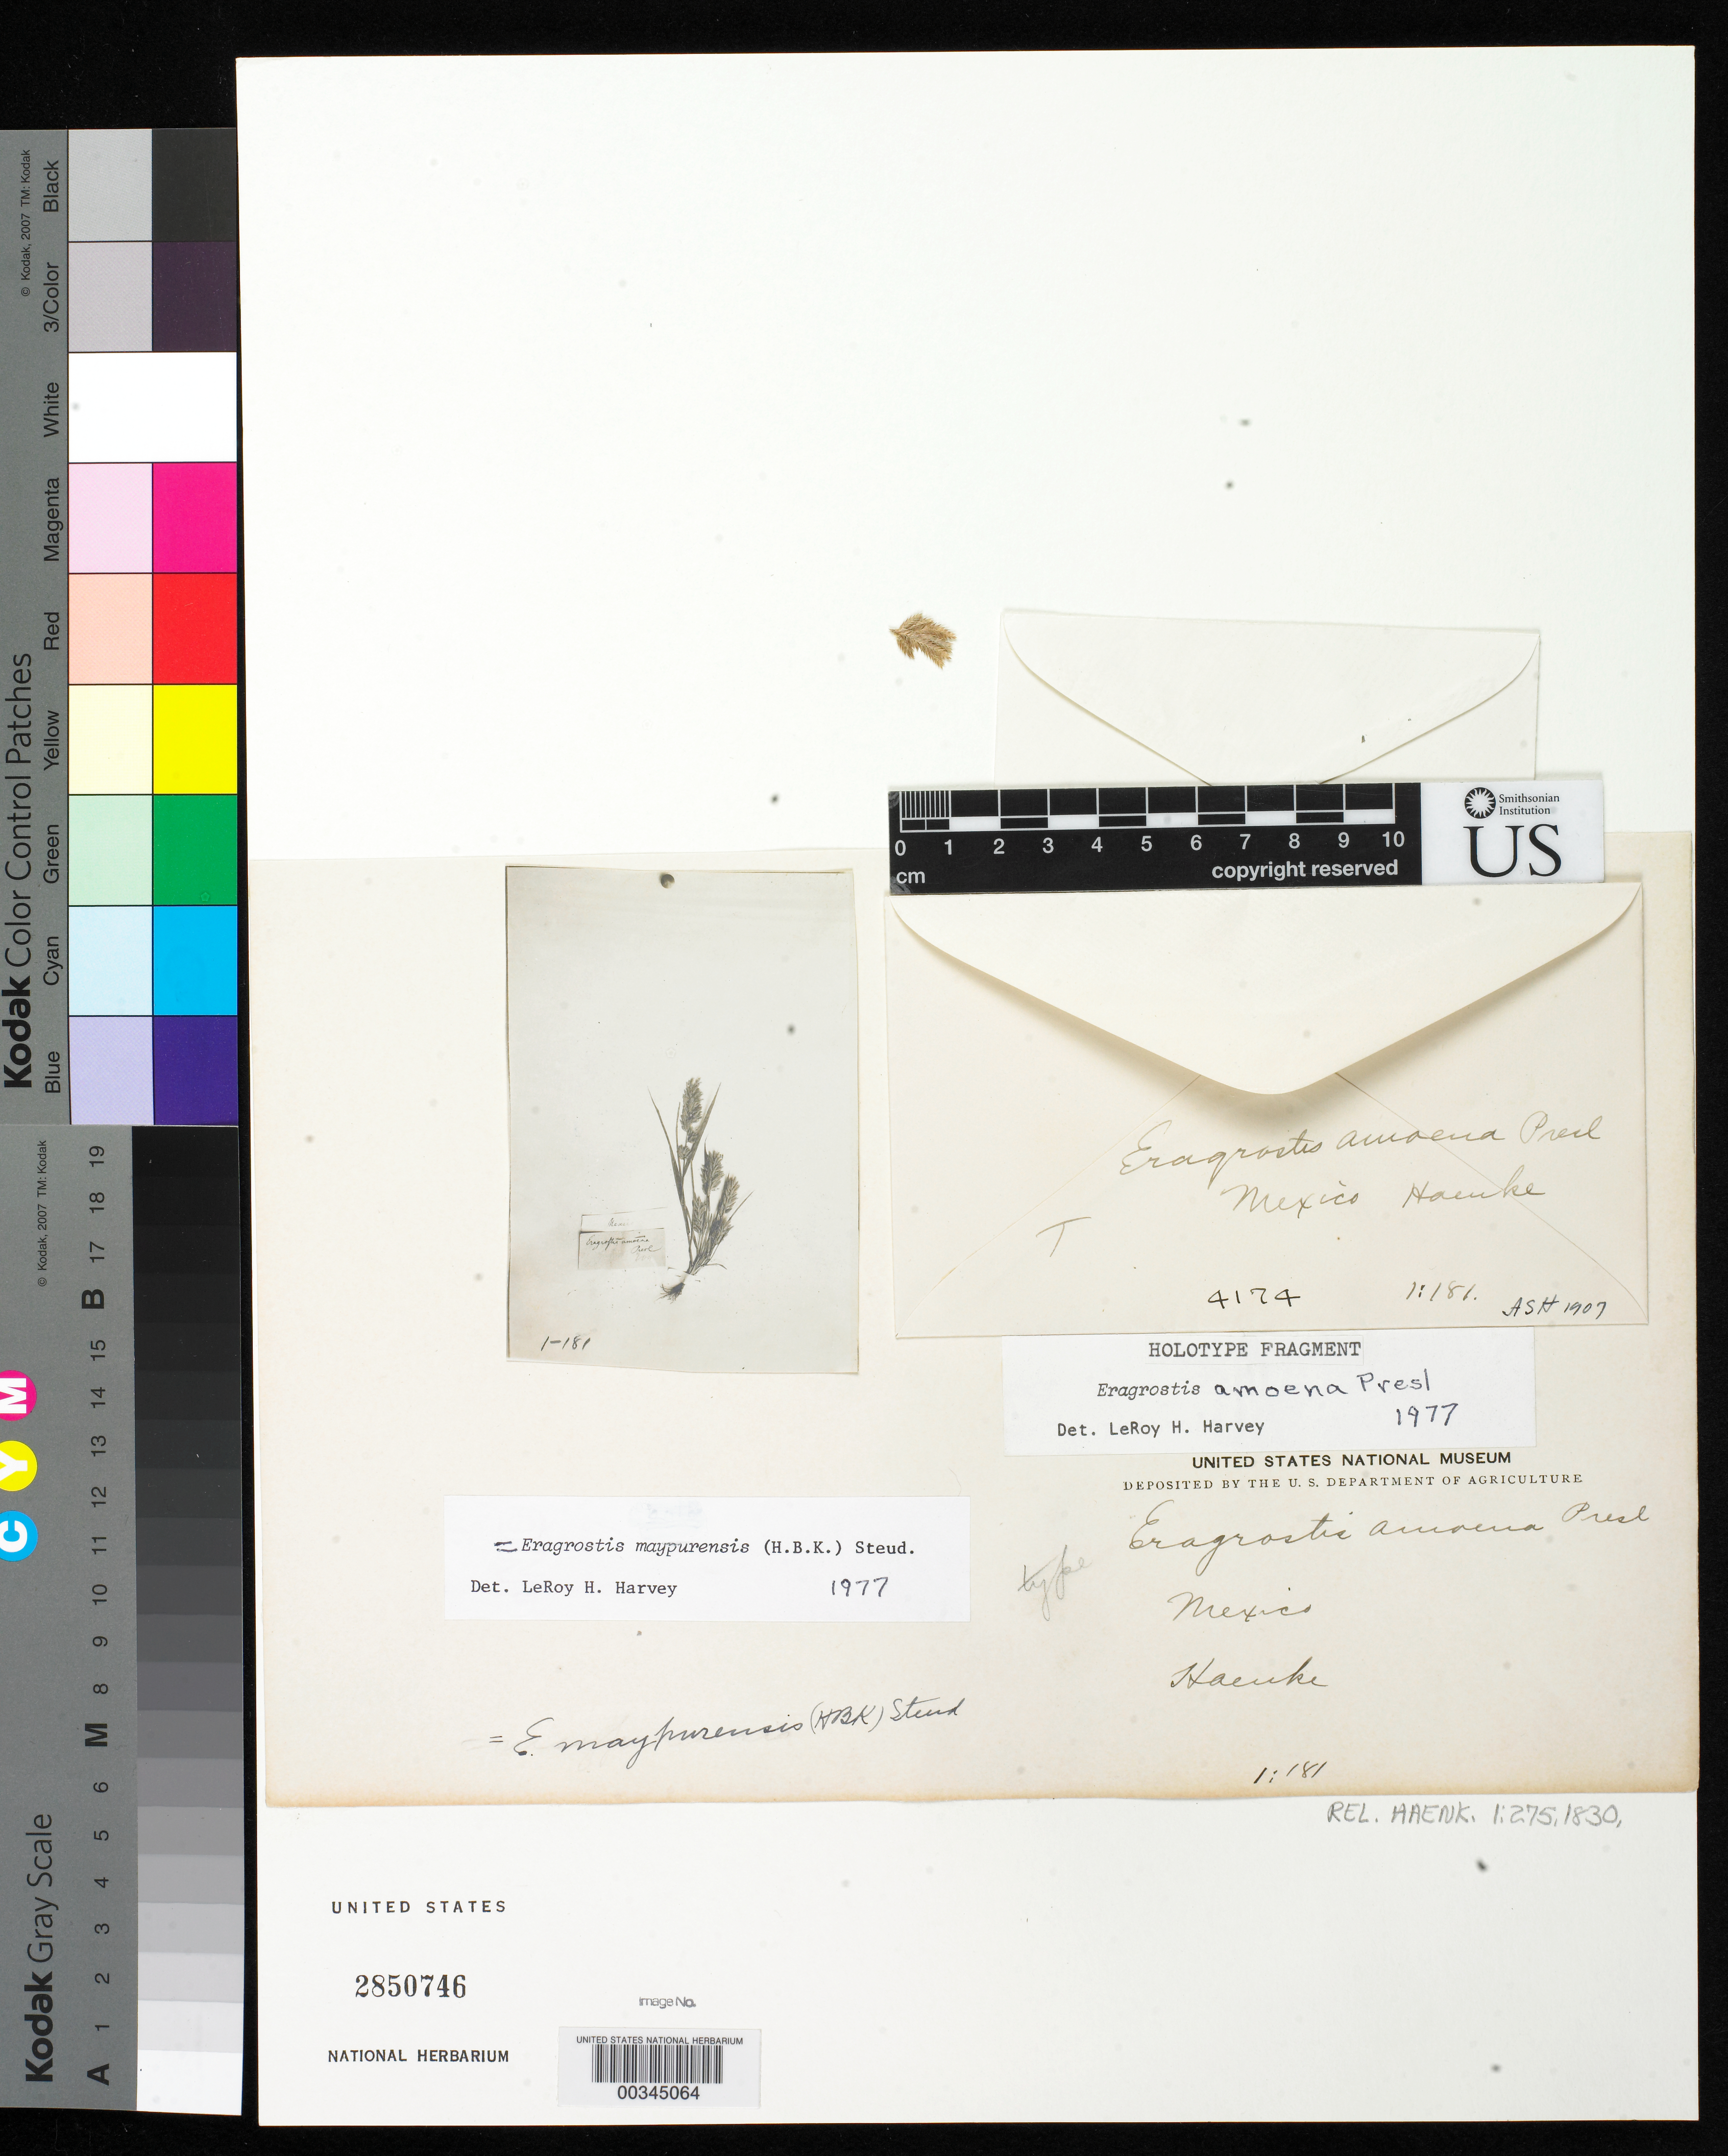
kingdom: Plantae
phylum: Tracheophyta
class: Liliopsida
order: Poales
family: Poaceae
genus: Eragrostis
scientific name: Eragrostis amoena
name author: C. Presl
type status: Type Fragment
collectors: T. P. X. Haenke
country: Mexico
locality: E of Monserrat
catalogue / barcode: US 2850746